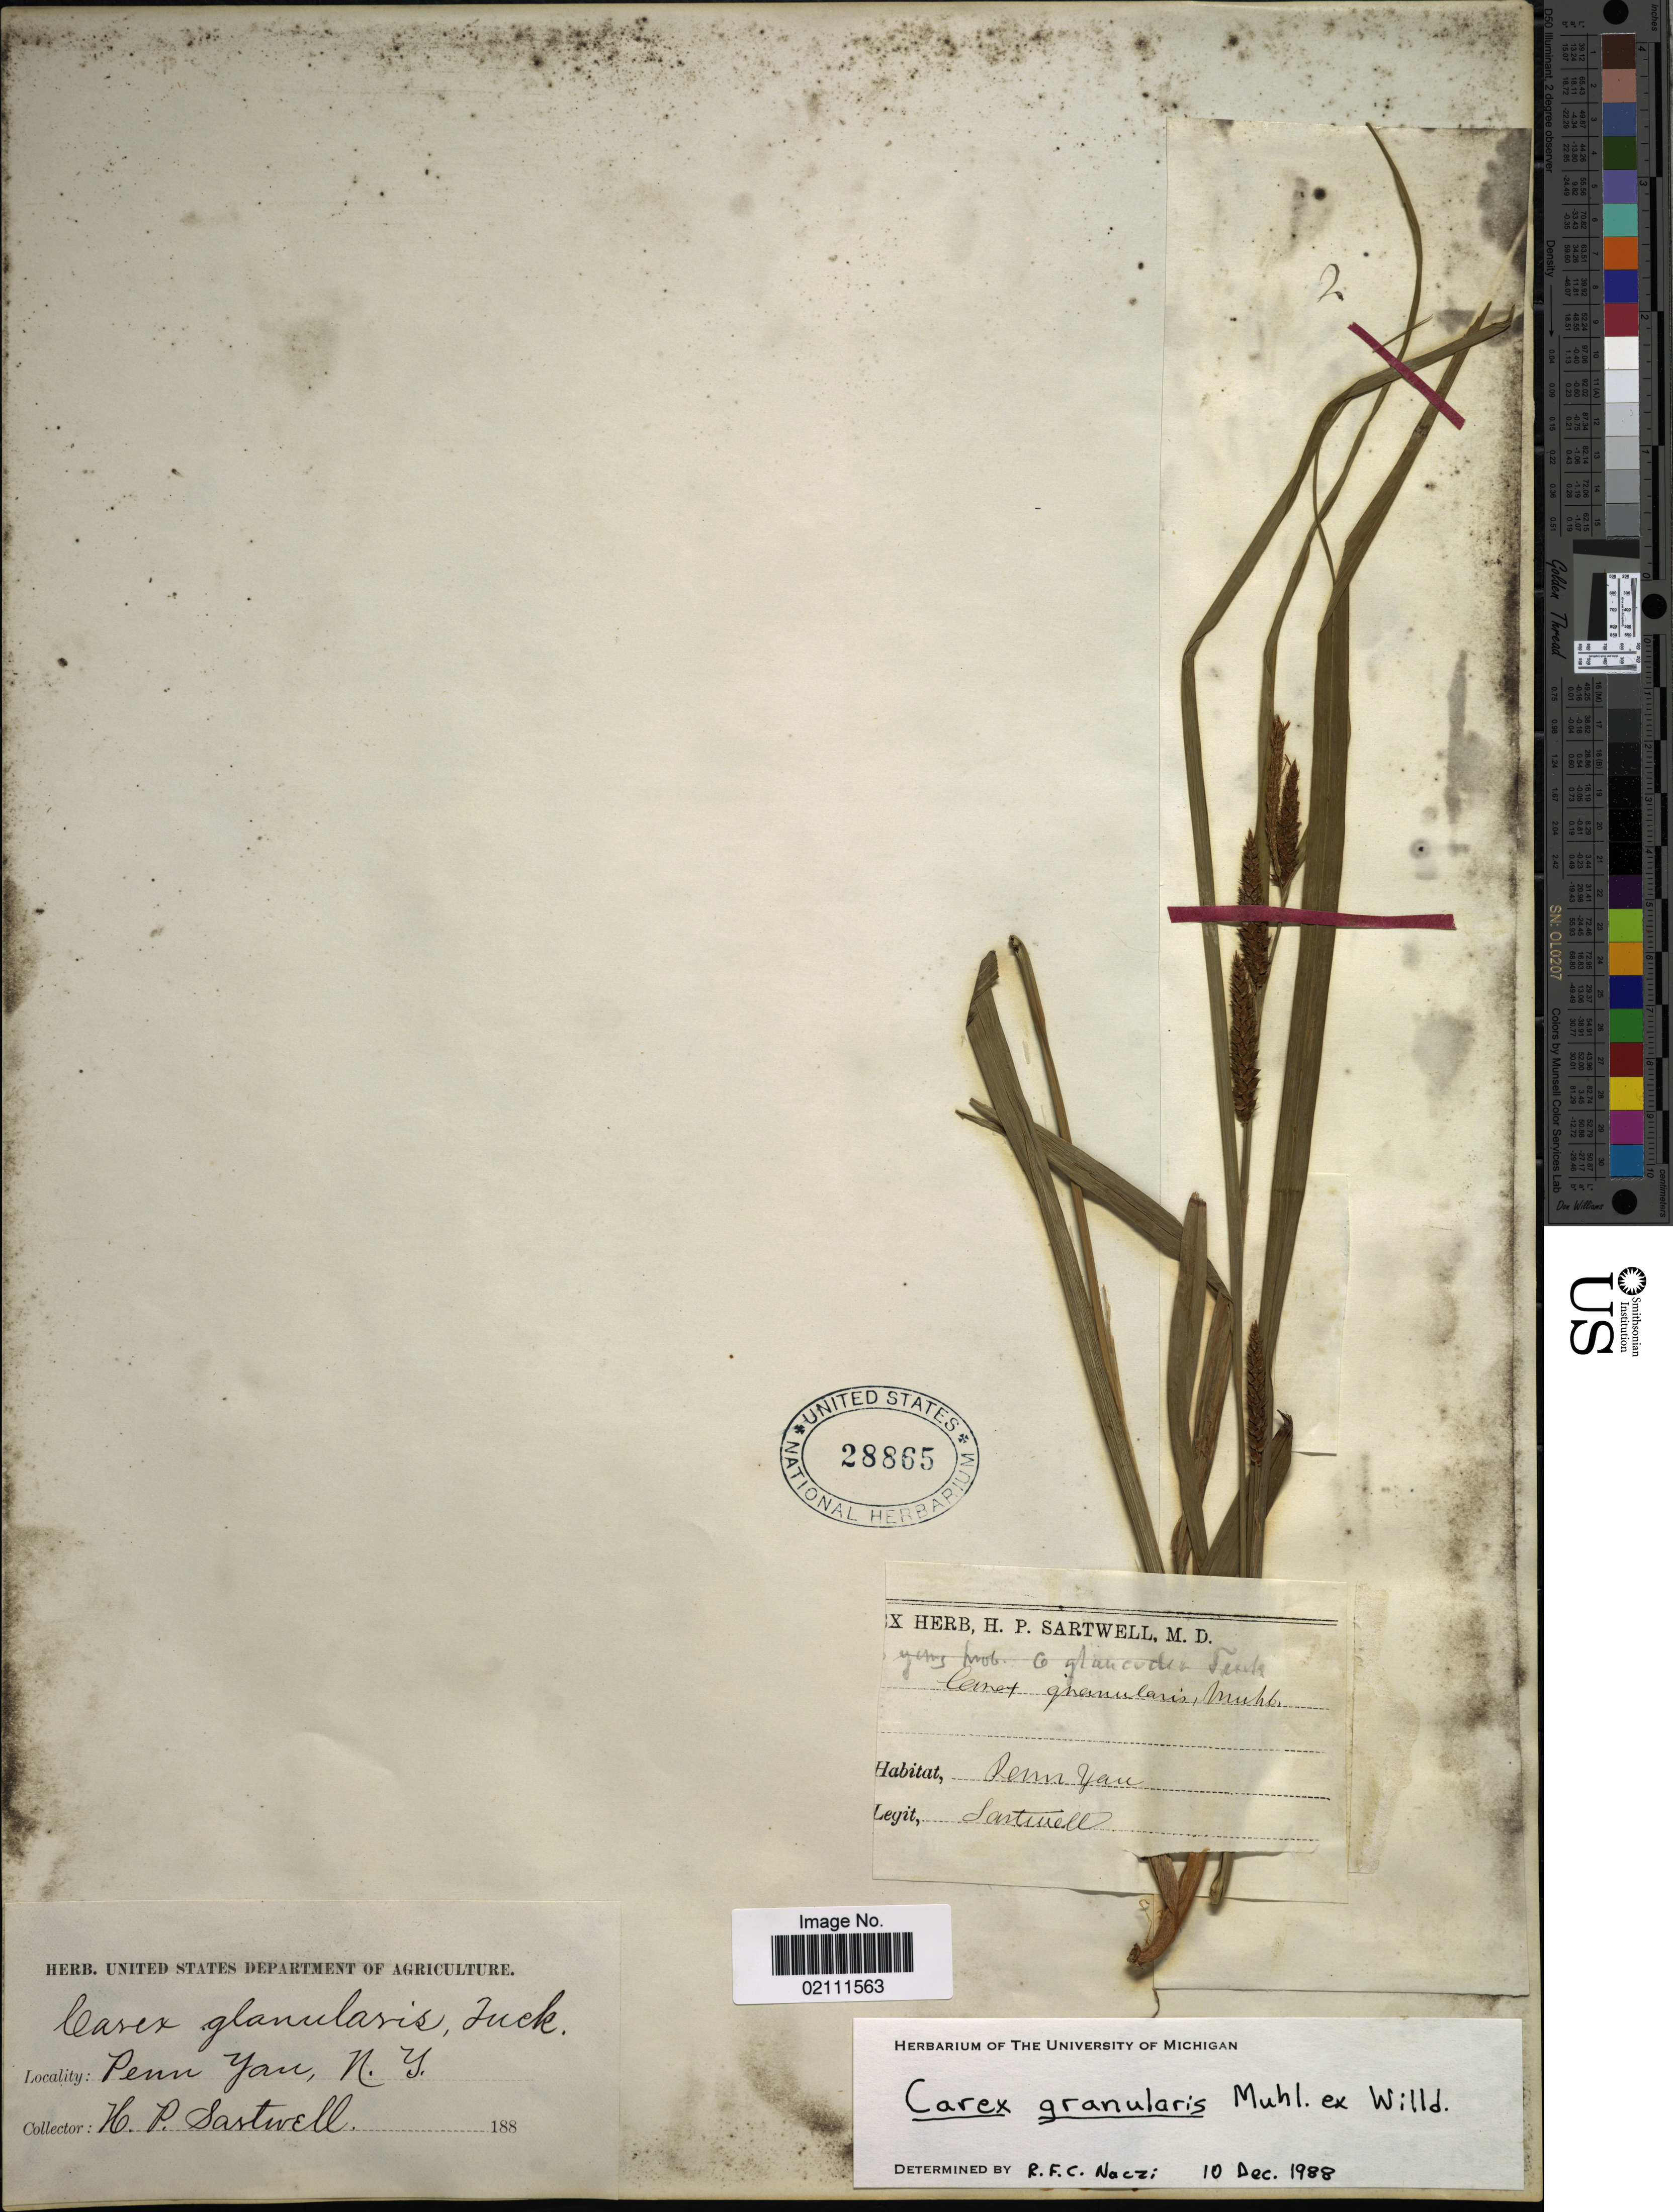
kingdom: Plantae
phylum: Tracheophyta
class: Liliopsida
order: Poales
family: Cyperaceae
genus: Carex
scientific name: Carex granularis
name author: Muhl. ex Willd.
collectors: H. P. Sartwell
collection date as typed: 188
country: United States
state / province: New York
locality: Penn Yan,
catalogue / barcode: US 28865